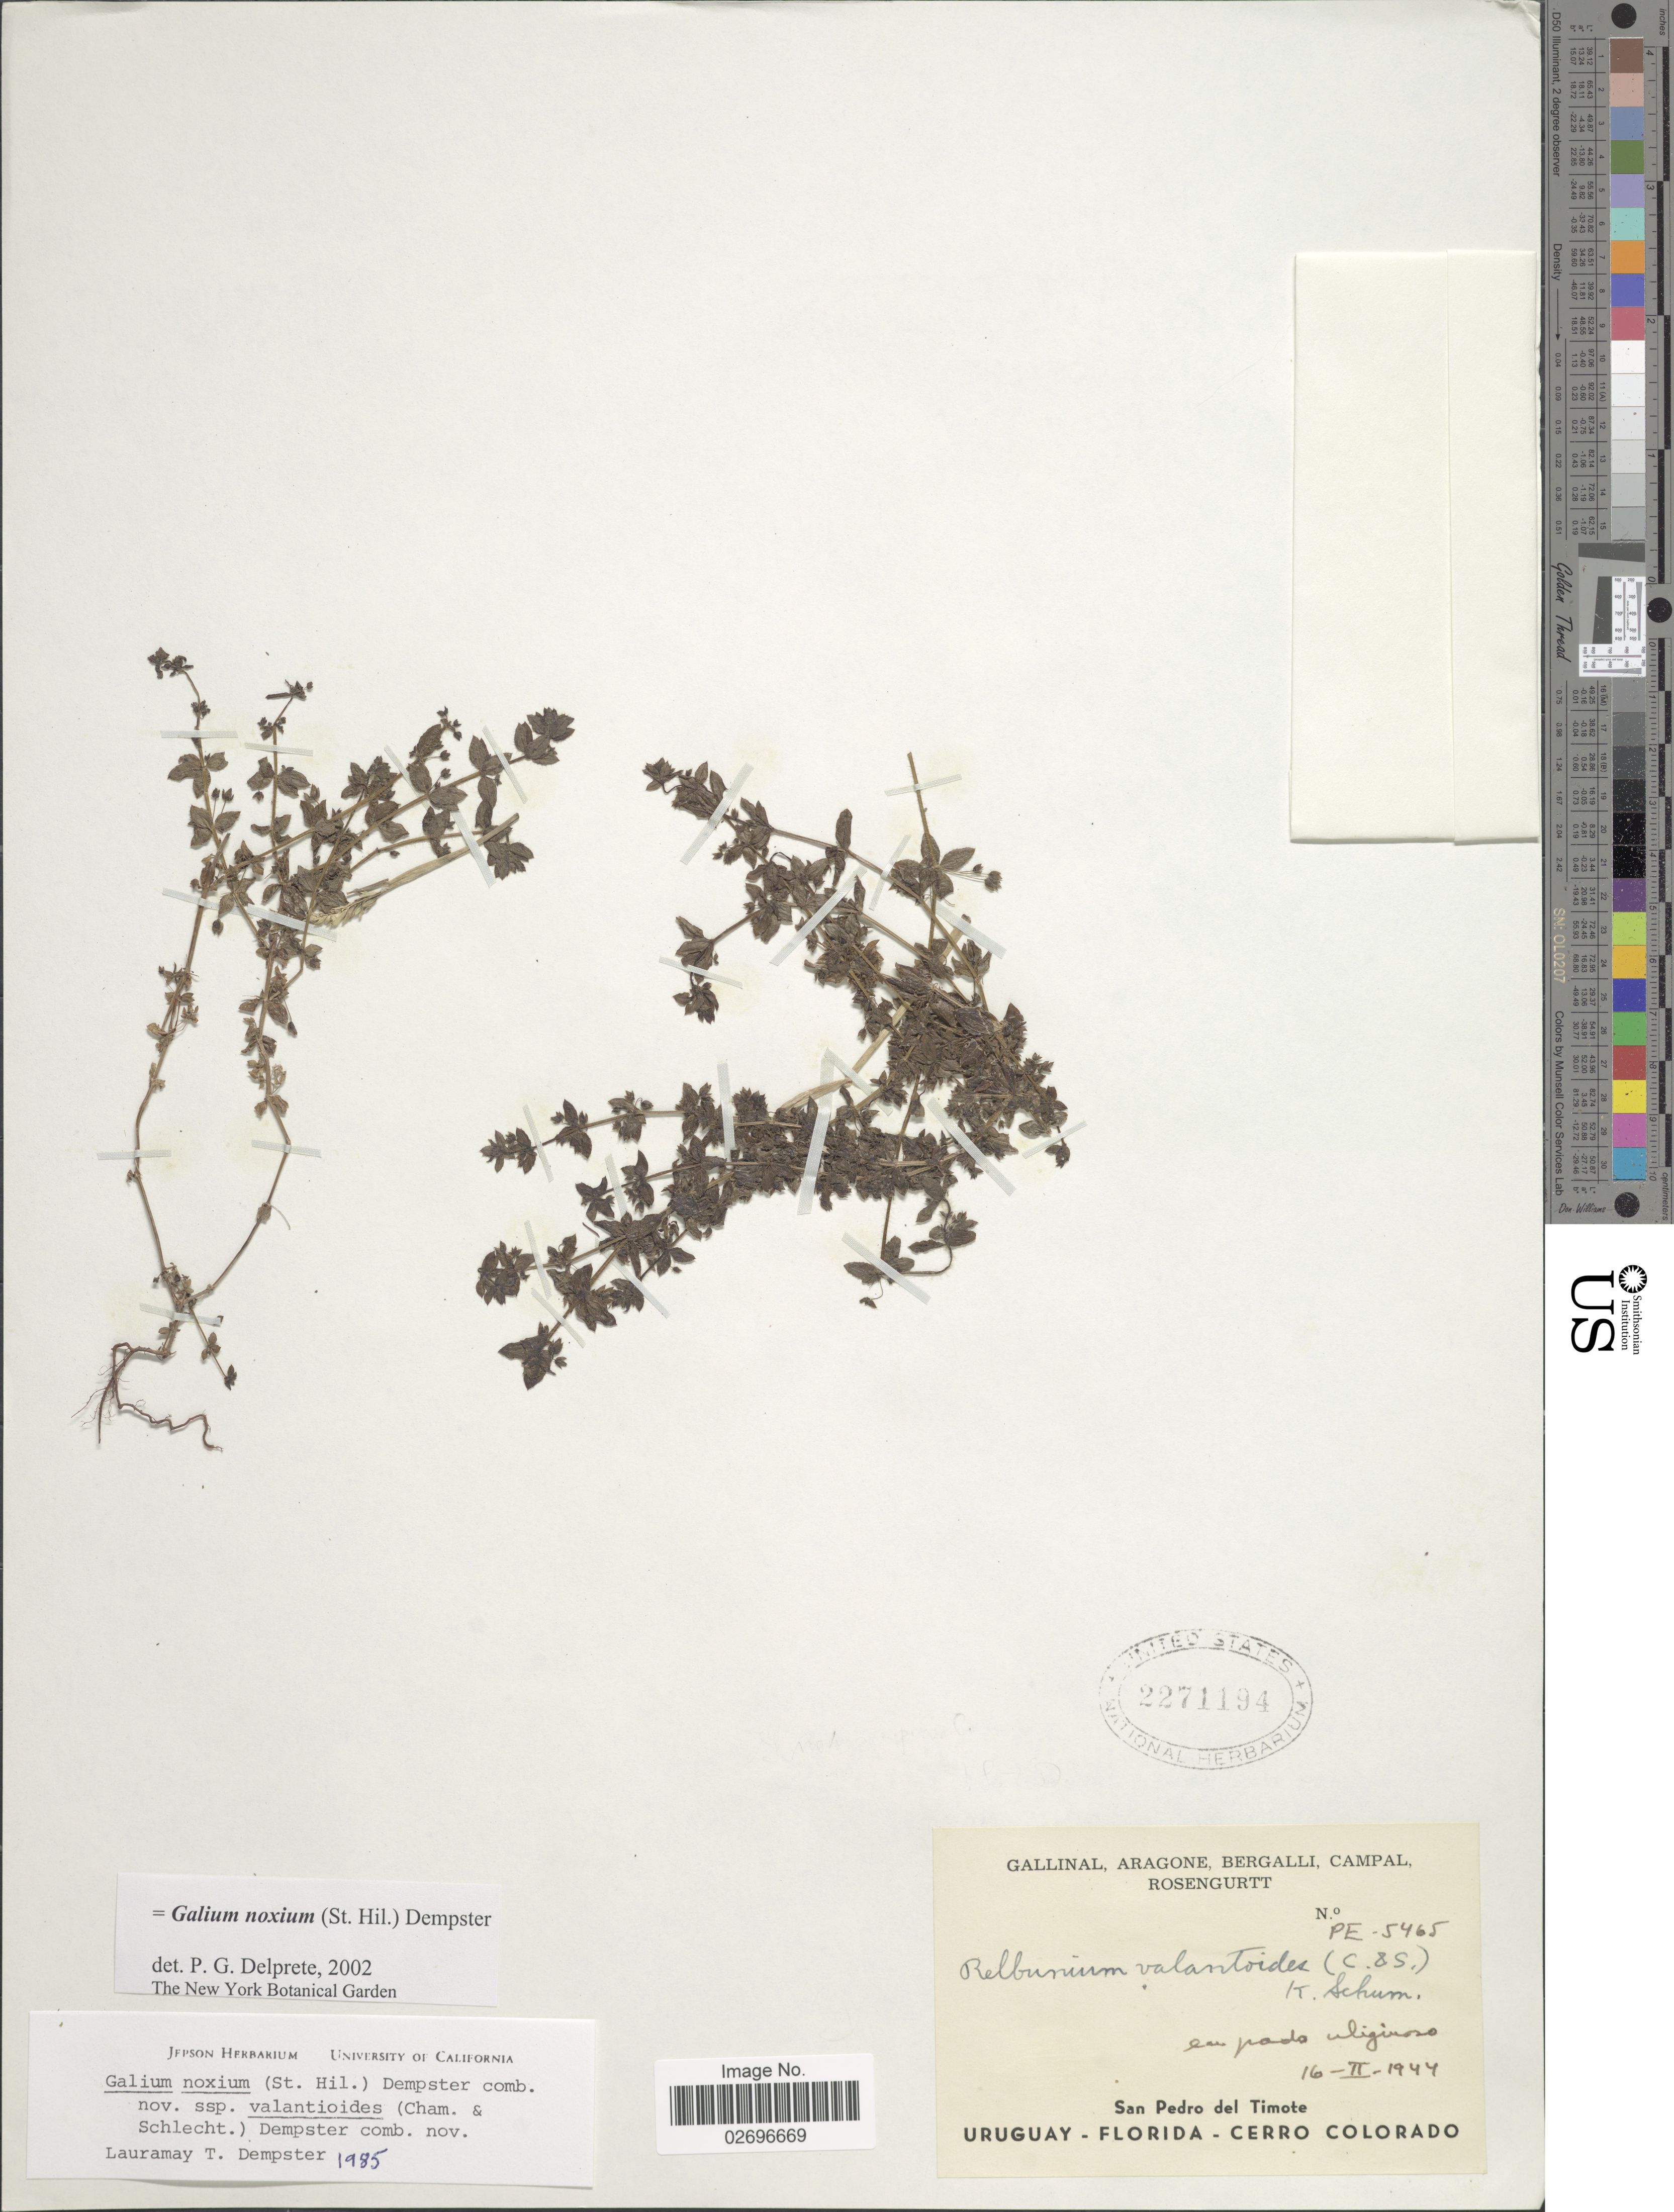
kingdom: Plantae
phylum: Tracheophyta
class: Magnoliopsida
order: Gentianales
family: Rubiaceae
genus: Galium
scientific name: Galium noxium subsp. valantioides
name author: (Cham. & Schltdl.) Dempster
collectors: -. Gallinal, -- Aragone, -- Bergalli, -- Campal & Rosengurtt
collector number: PE-5465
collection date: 1944-02-16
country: Uruguay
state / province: Florida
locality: San Pedro del Timote, Cerro Colorado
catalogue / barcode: US 2271194